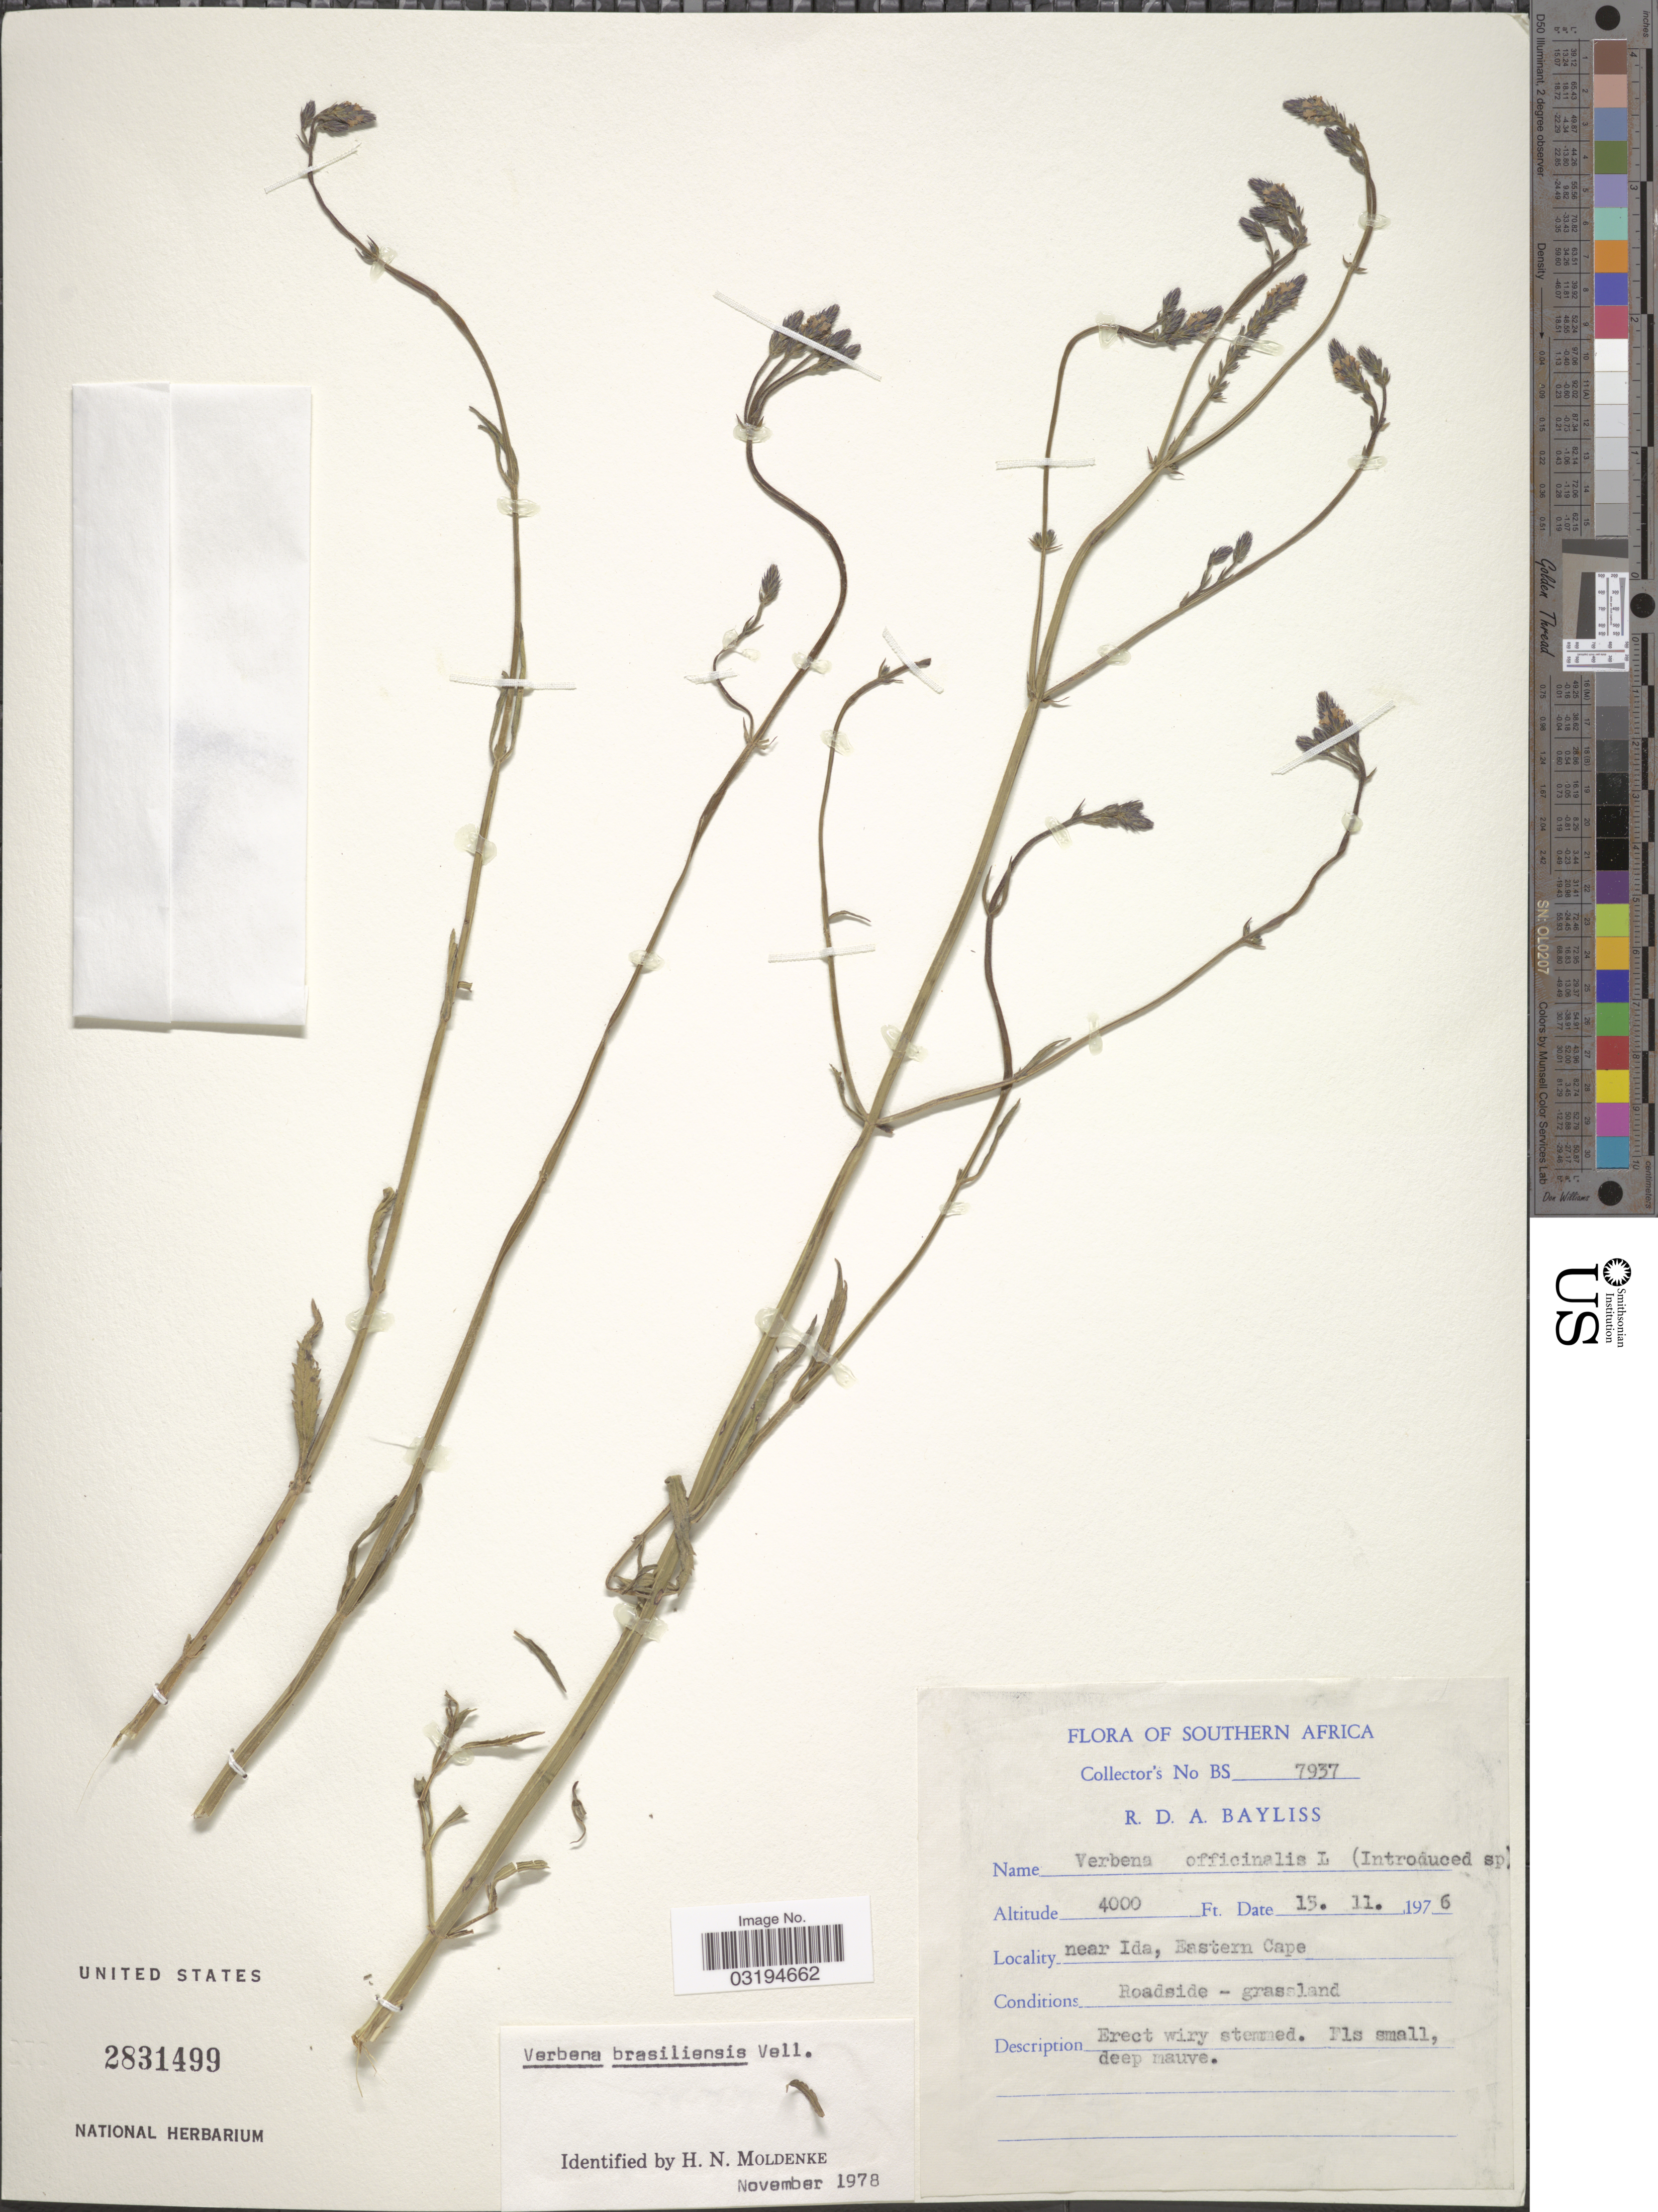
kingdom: Plantae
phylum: Tracheophyta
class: Magnoliopsida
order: Lamiales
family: Verbenaceae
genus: Verbena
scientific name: Verbena brasiliensis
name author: Vell.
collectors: R. Bayliss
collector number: BS7937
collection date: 1976-11-15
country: South Africa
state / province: Eastern Cape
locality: Southern Africa. Near Ida.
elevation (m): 1219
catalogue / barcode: US 2831499